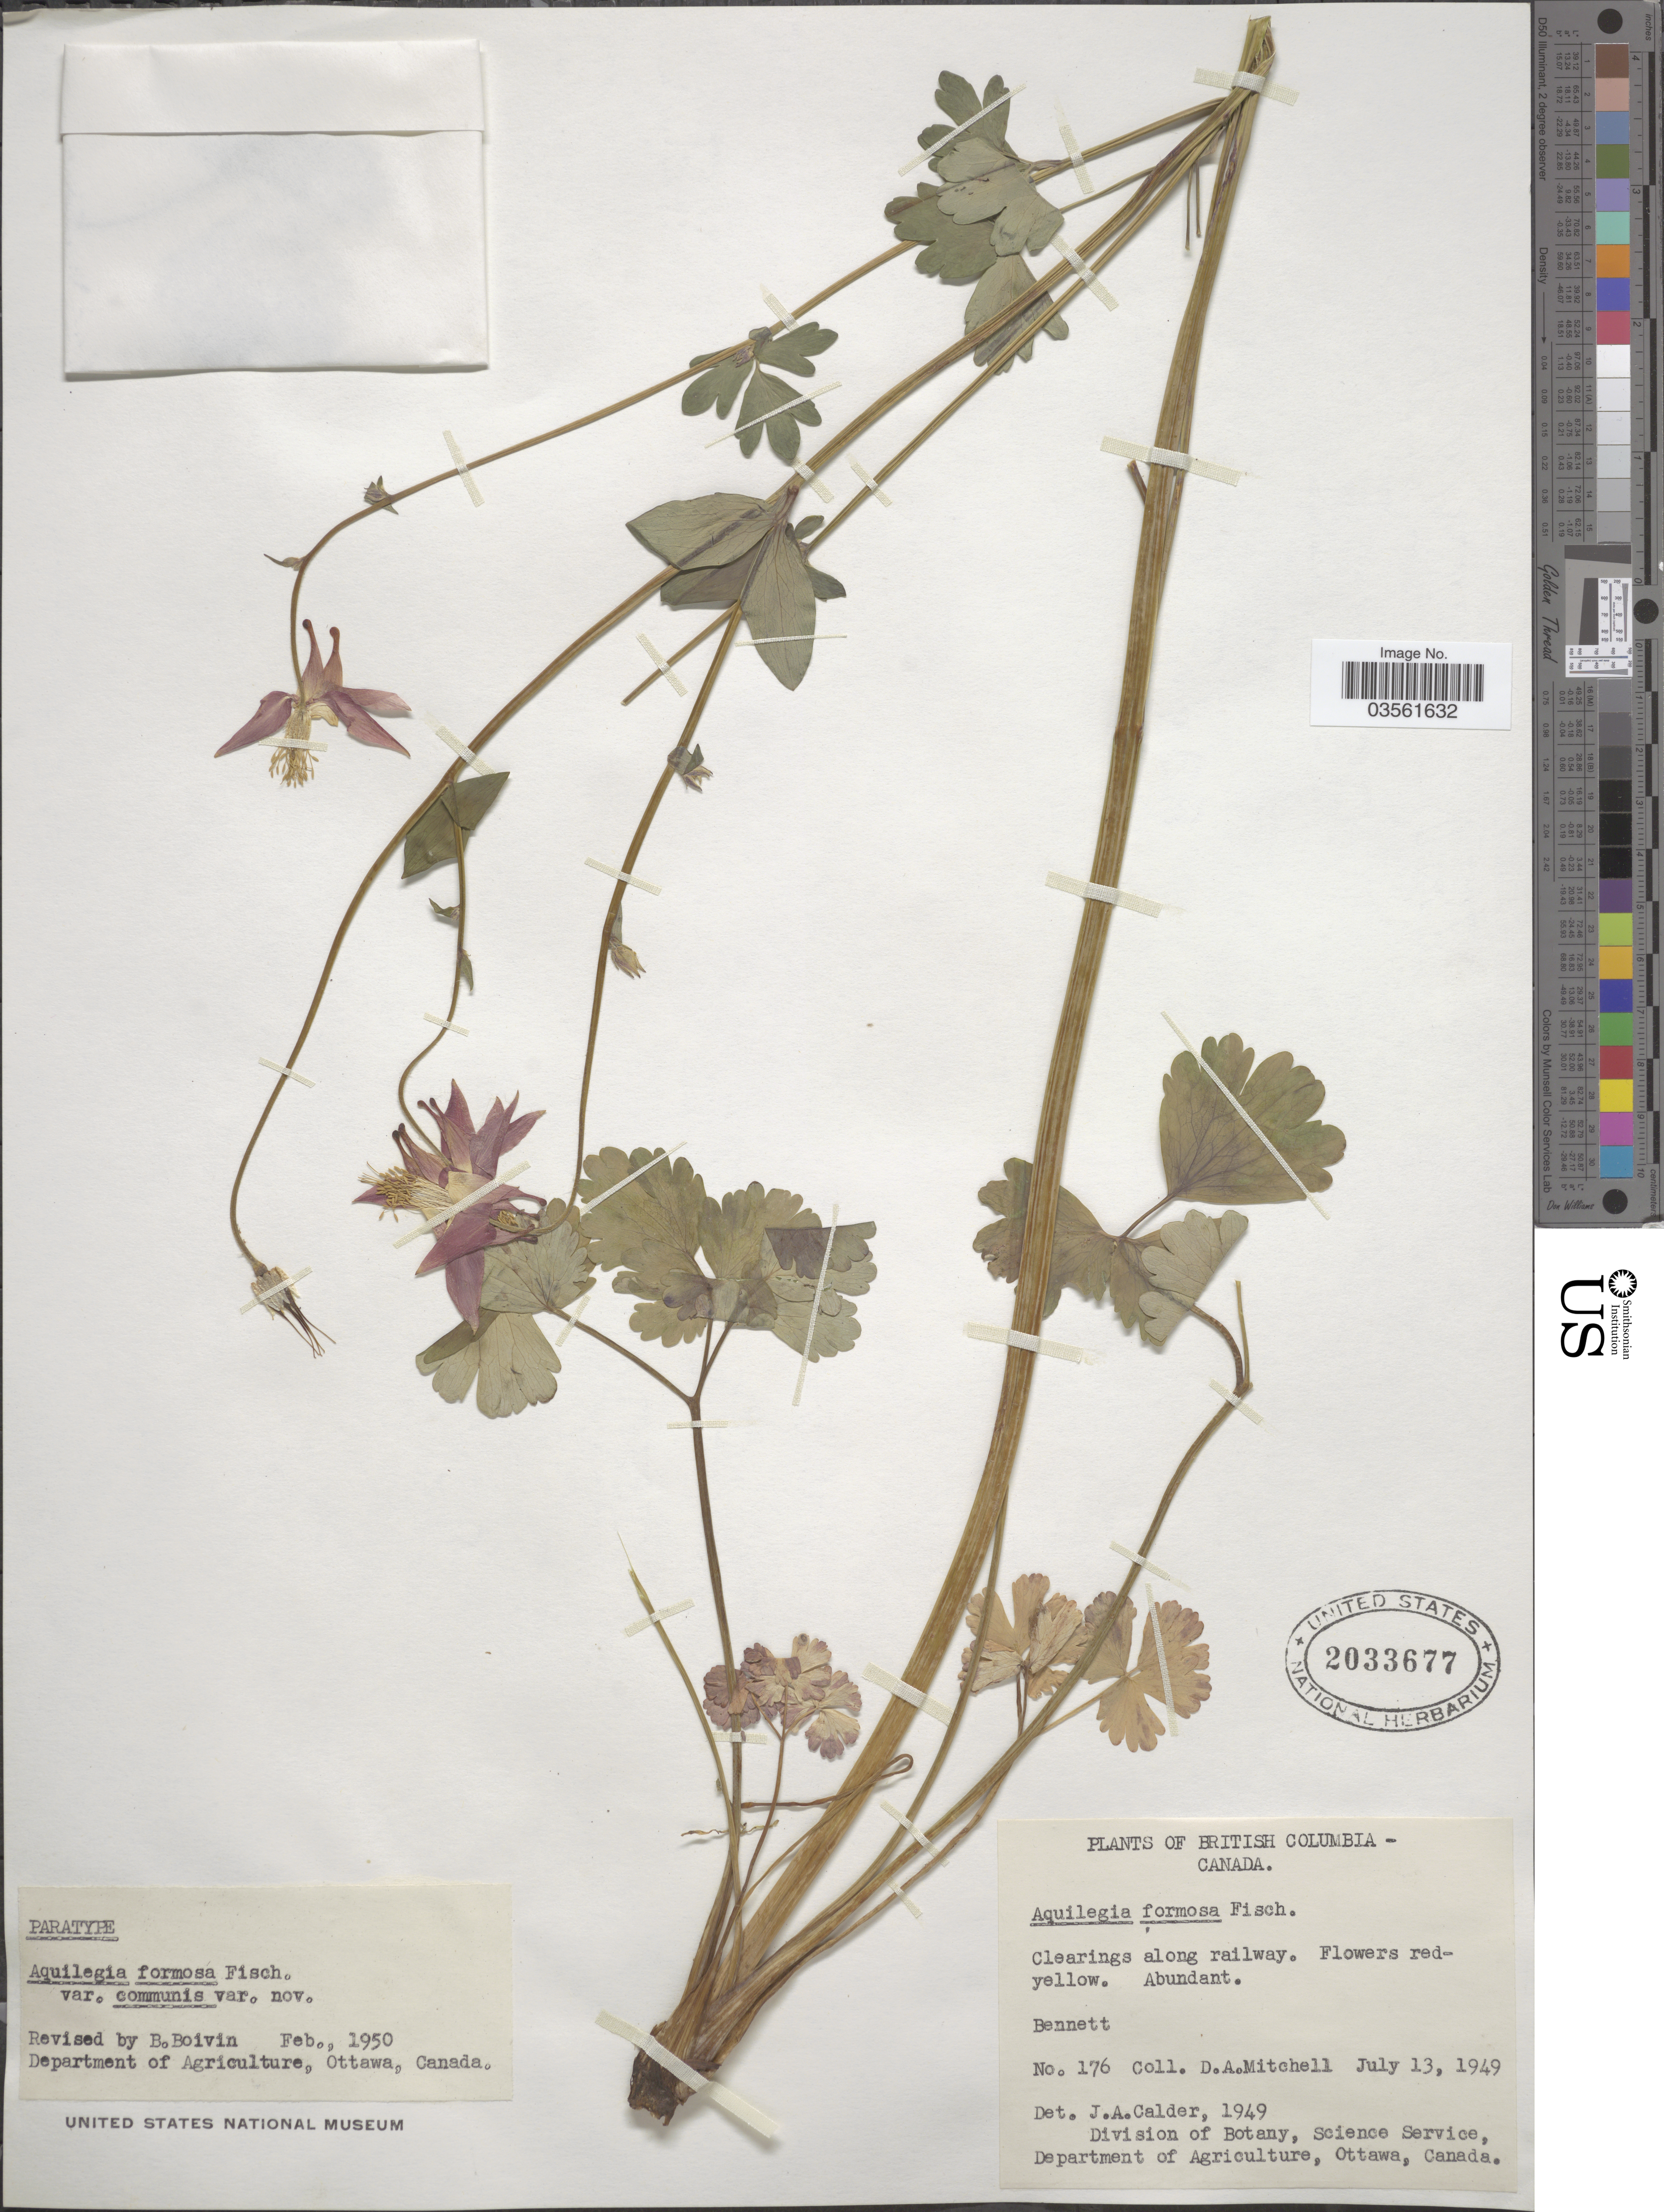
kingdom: Plantae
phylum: Tracheophyta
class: Magnoliopsida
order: Ranunculales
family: Ranunculaceae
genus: Aquilegia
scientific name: Aquilegia formosa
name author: Fisch. ex DC.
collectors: D. Mitchell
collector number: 176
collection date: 1949-07-13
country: Canada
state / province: British Columbia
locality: Bennett.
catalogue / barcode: US 2033677